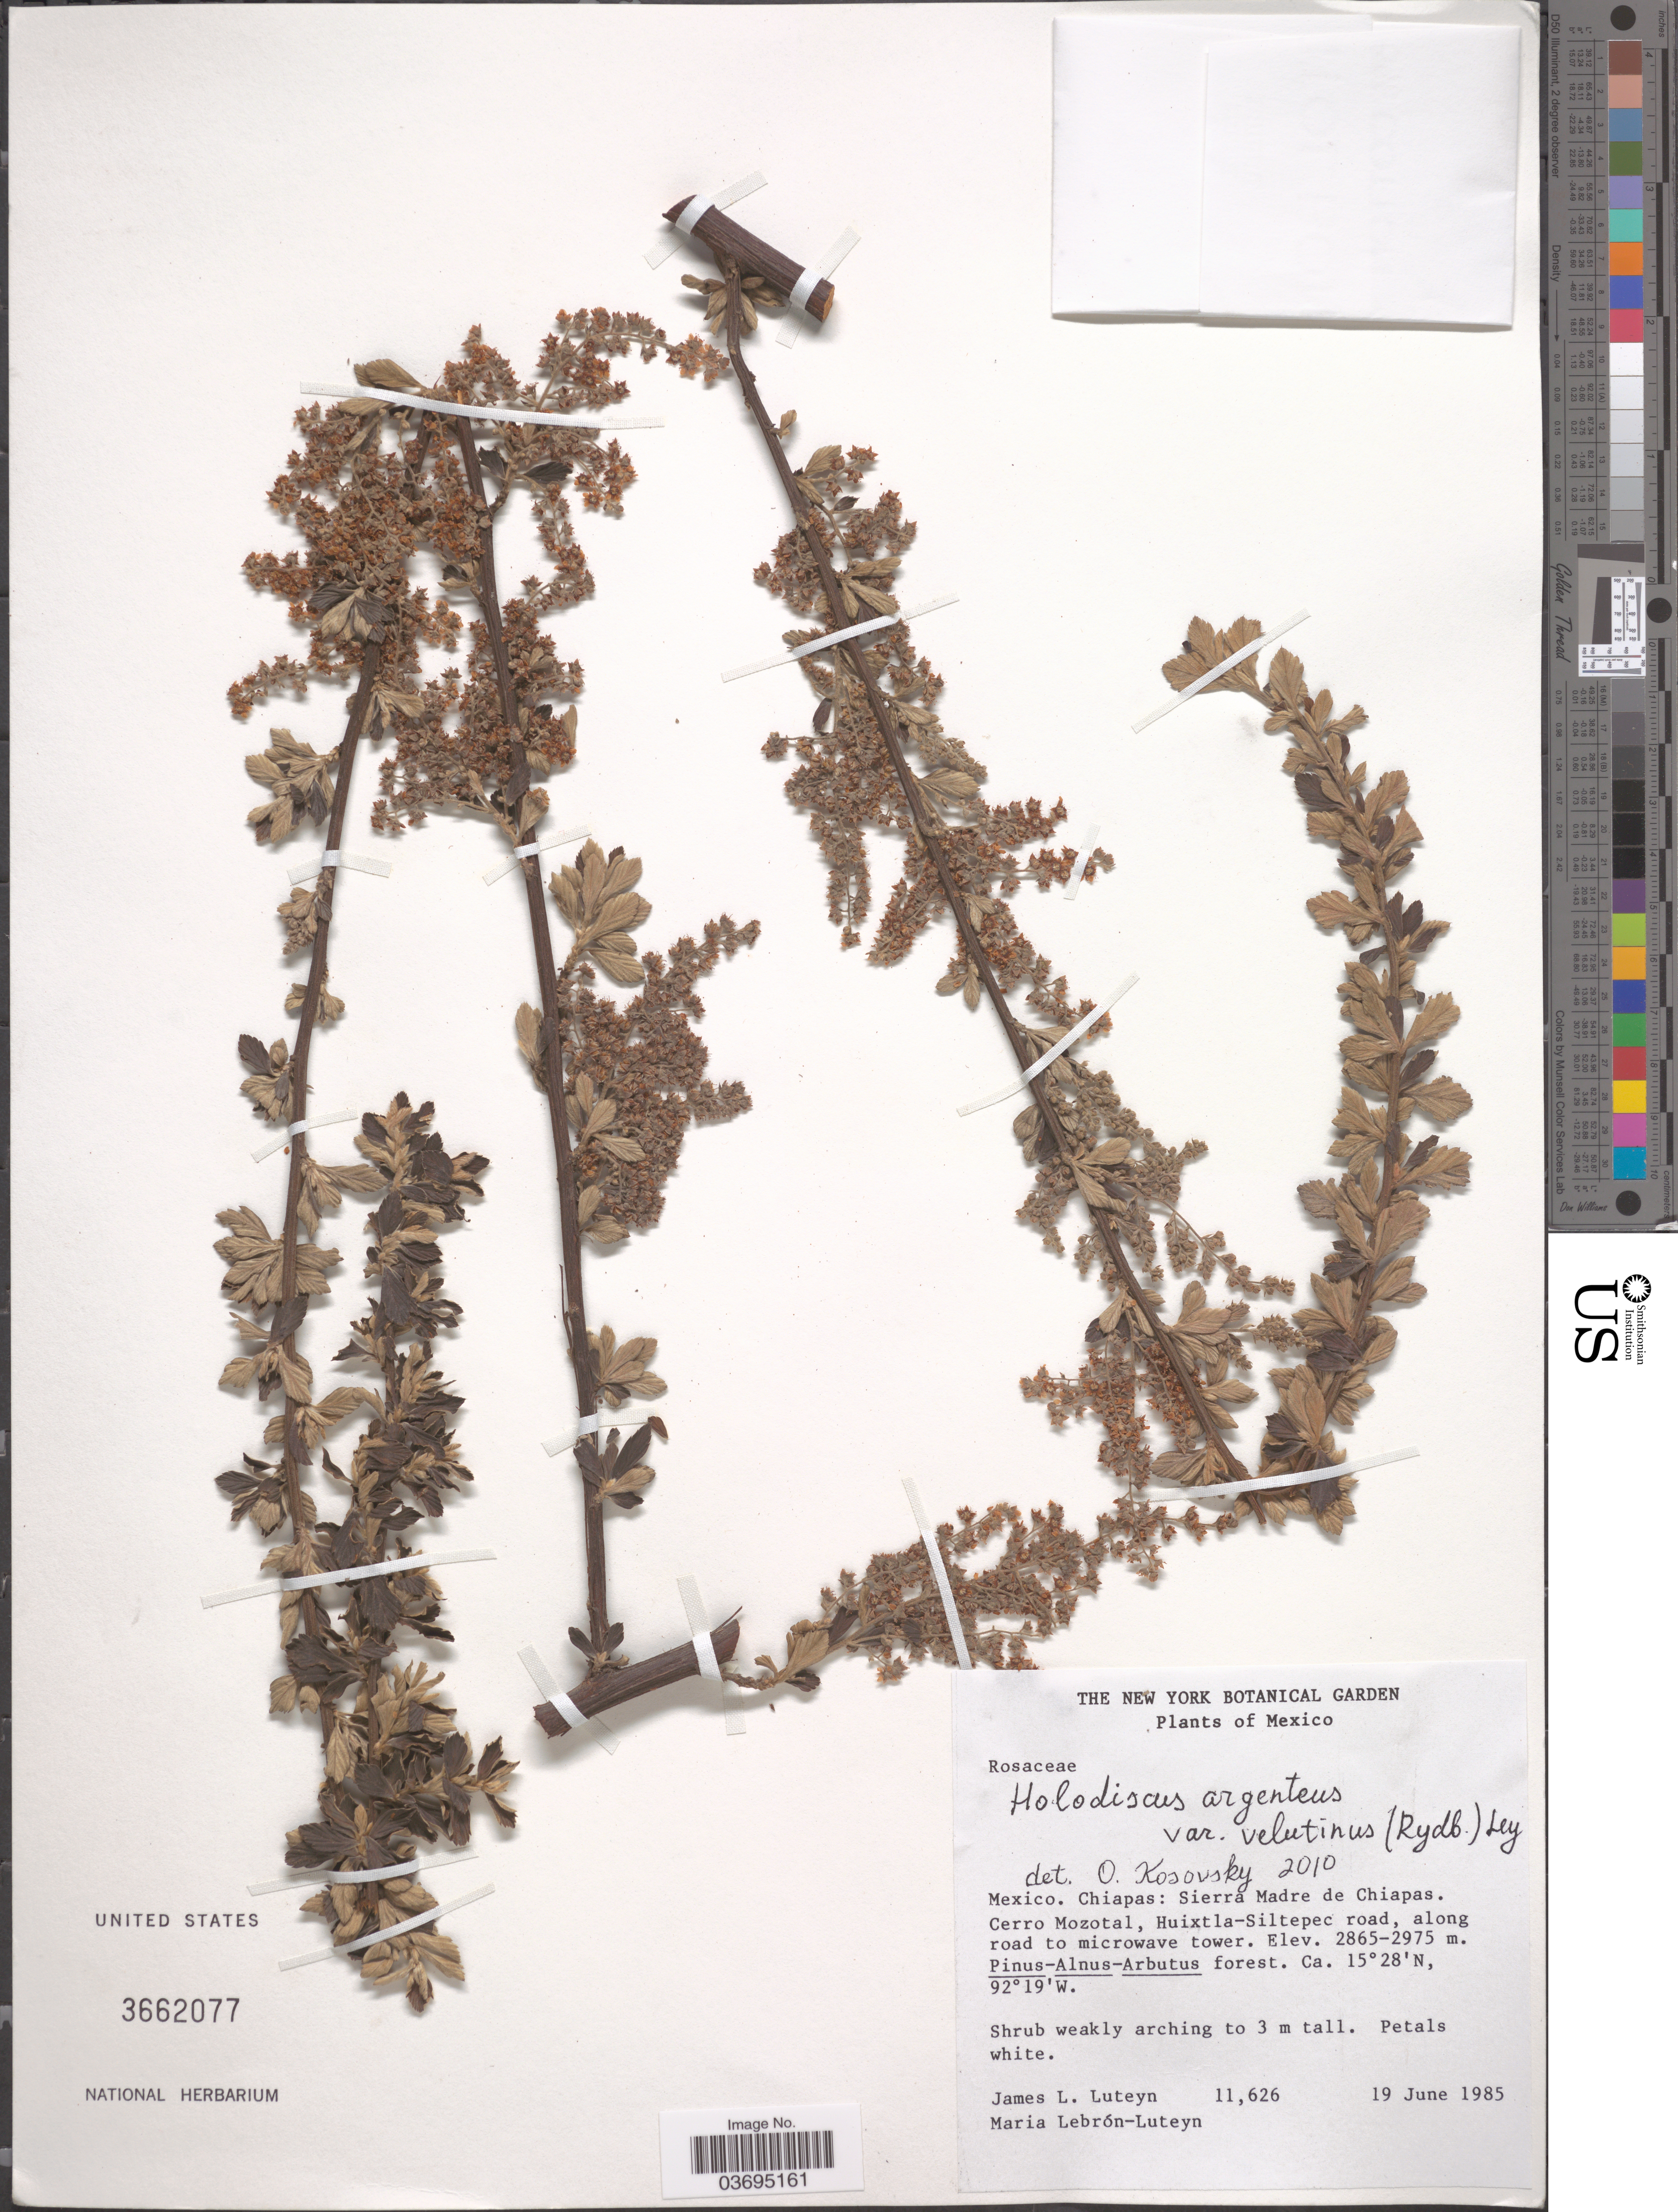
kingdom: Plantae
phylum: Tracheophyta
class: Magnoliopsida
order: Rosales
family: Rosaceae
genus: Holodiscus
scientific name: Holodiscus velutinus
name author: (Rydb.) Standl.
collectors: J. Luteyn & M. L. Lebrón-Luteyn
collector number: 11626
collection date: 1985-06-19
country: Mexico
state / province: Chiapas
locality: Sierra Madre de Chiapas. Cerro Mozotal, Huixtla-Siltepec road, along road to microwave tower.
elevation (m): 2865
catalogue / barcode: US 3662077